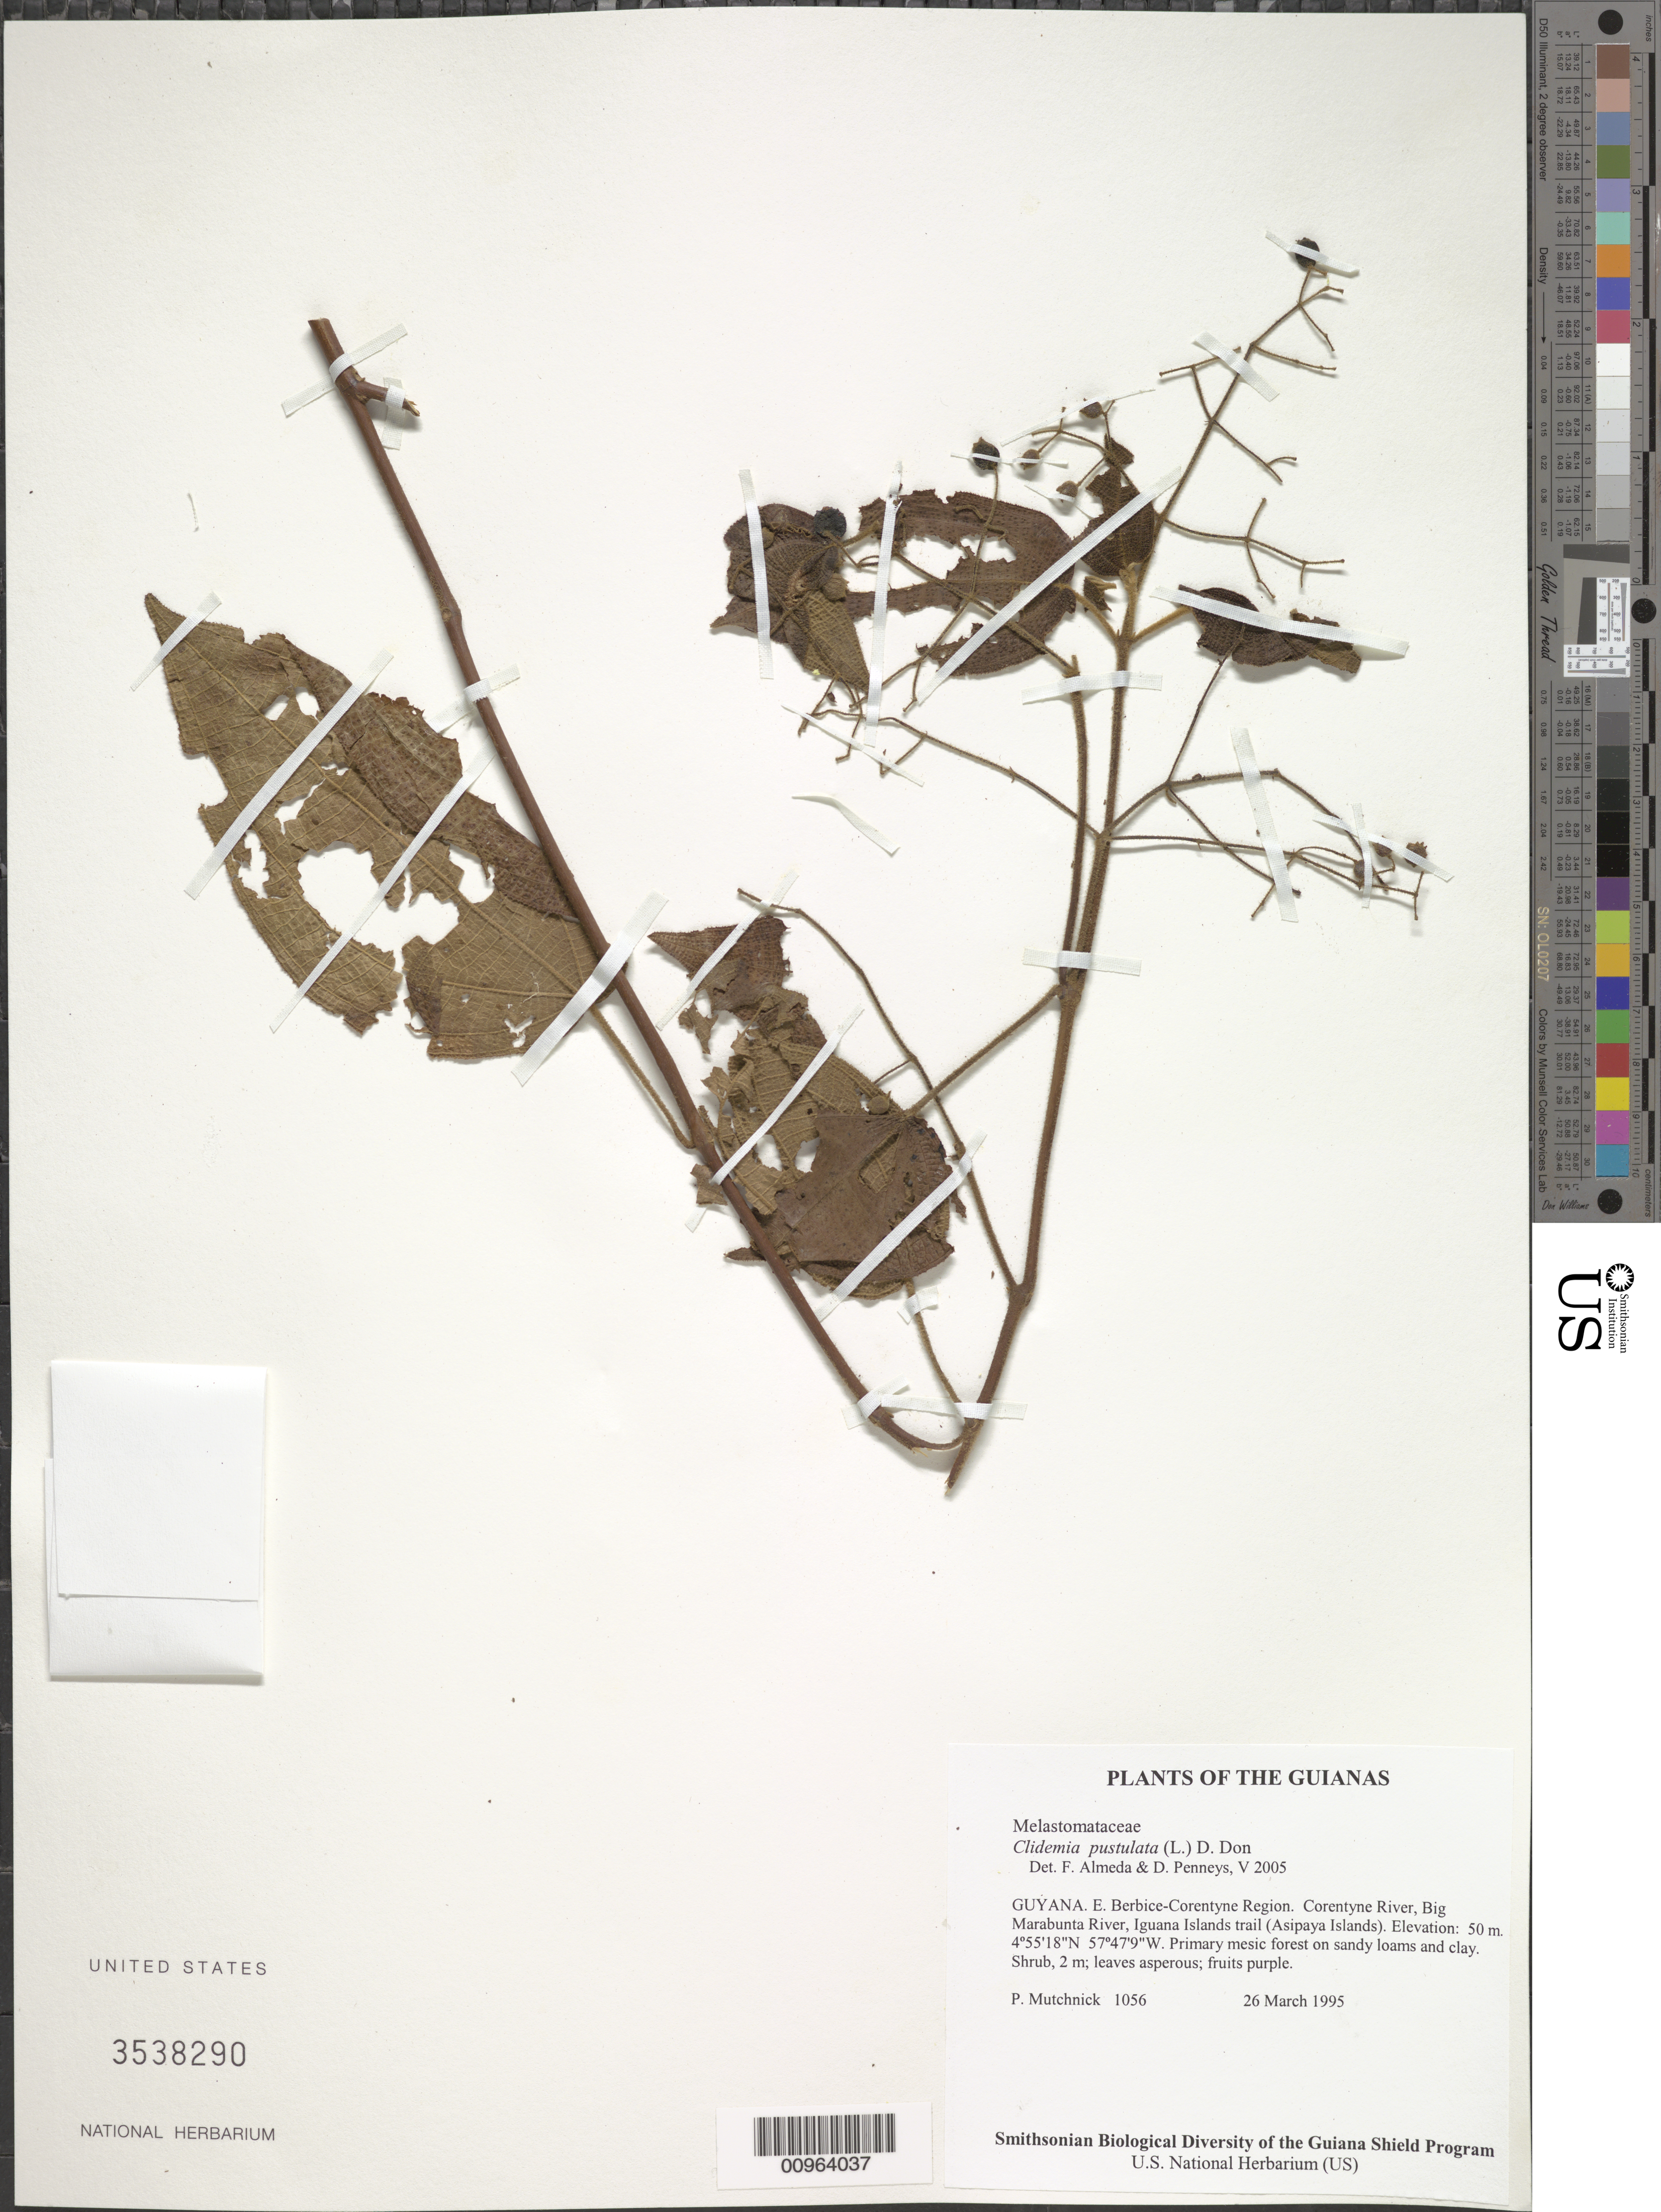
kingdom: Plantae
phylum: Tracheophyta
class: Magnoliopsida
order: Myrtales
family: Melastomataceae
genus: Clidemia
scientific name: Clidemia pustulata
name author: DC.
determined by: Almeda, F.; Penneys, D. S.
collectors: P. Mutchnick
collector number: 1056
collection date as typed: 26 March 1995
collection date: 1995-03-26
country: Guyana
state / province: E. Berbice-Corentyne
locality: Corentyne River, Big Marabunta River, Iguana Islands trail (Asipaya Islands)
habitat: Primary mesic forest on sandy loams and clay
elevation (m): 50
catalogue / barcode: US 3538290